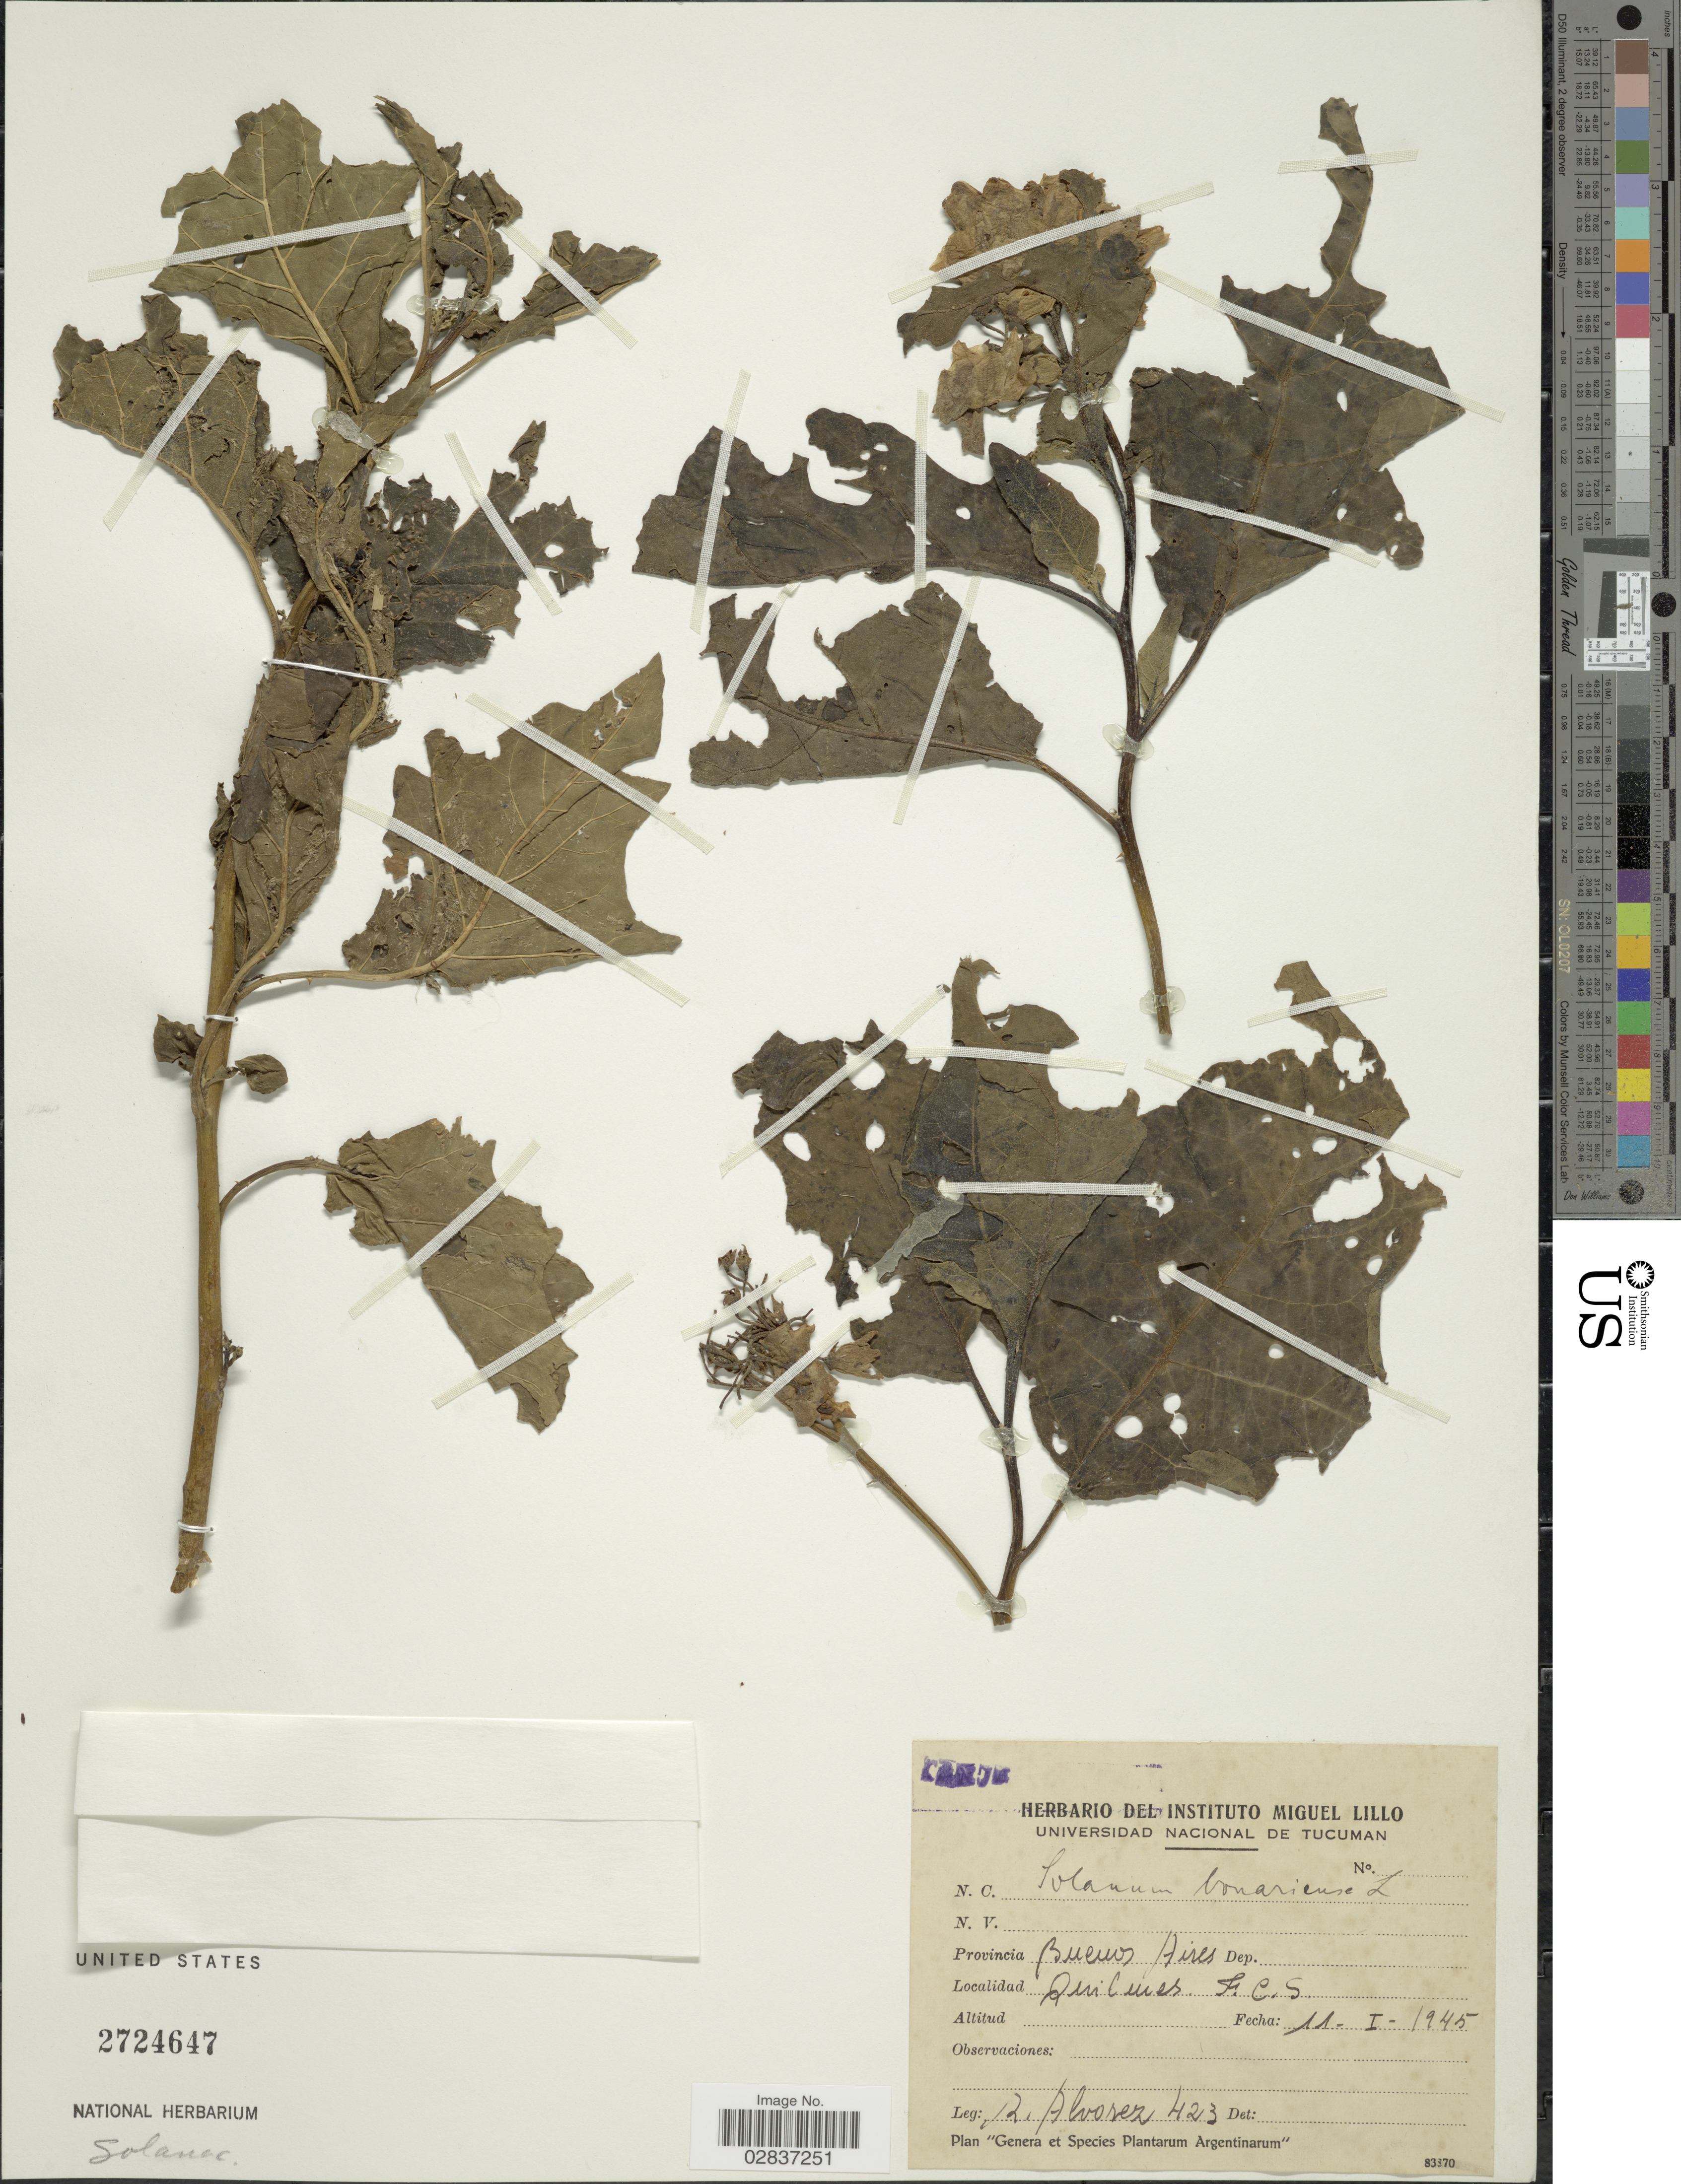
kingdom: Plantae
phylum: Tracheophyta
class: Magnoliopsida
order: Solanales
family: Solanaceae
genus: Solanum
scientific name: Solanum bonariense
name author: L.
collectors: R. Álvarez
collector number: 423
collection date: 1945-01-11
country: Argentina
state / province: Buenos Aires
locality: Provincia Buenos Aires, Quilmes F.C.S.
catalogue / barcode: US 2724647